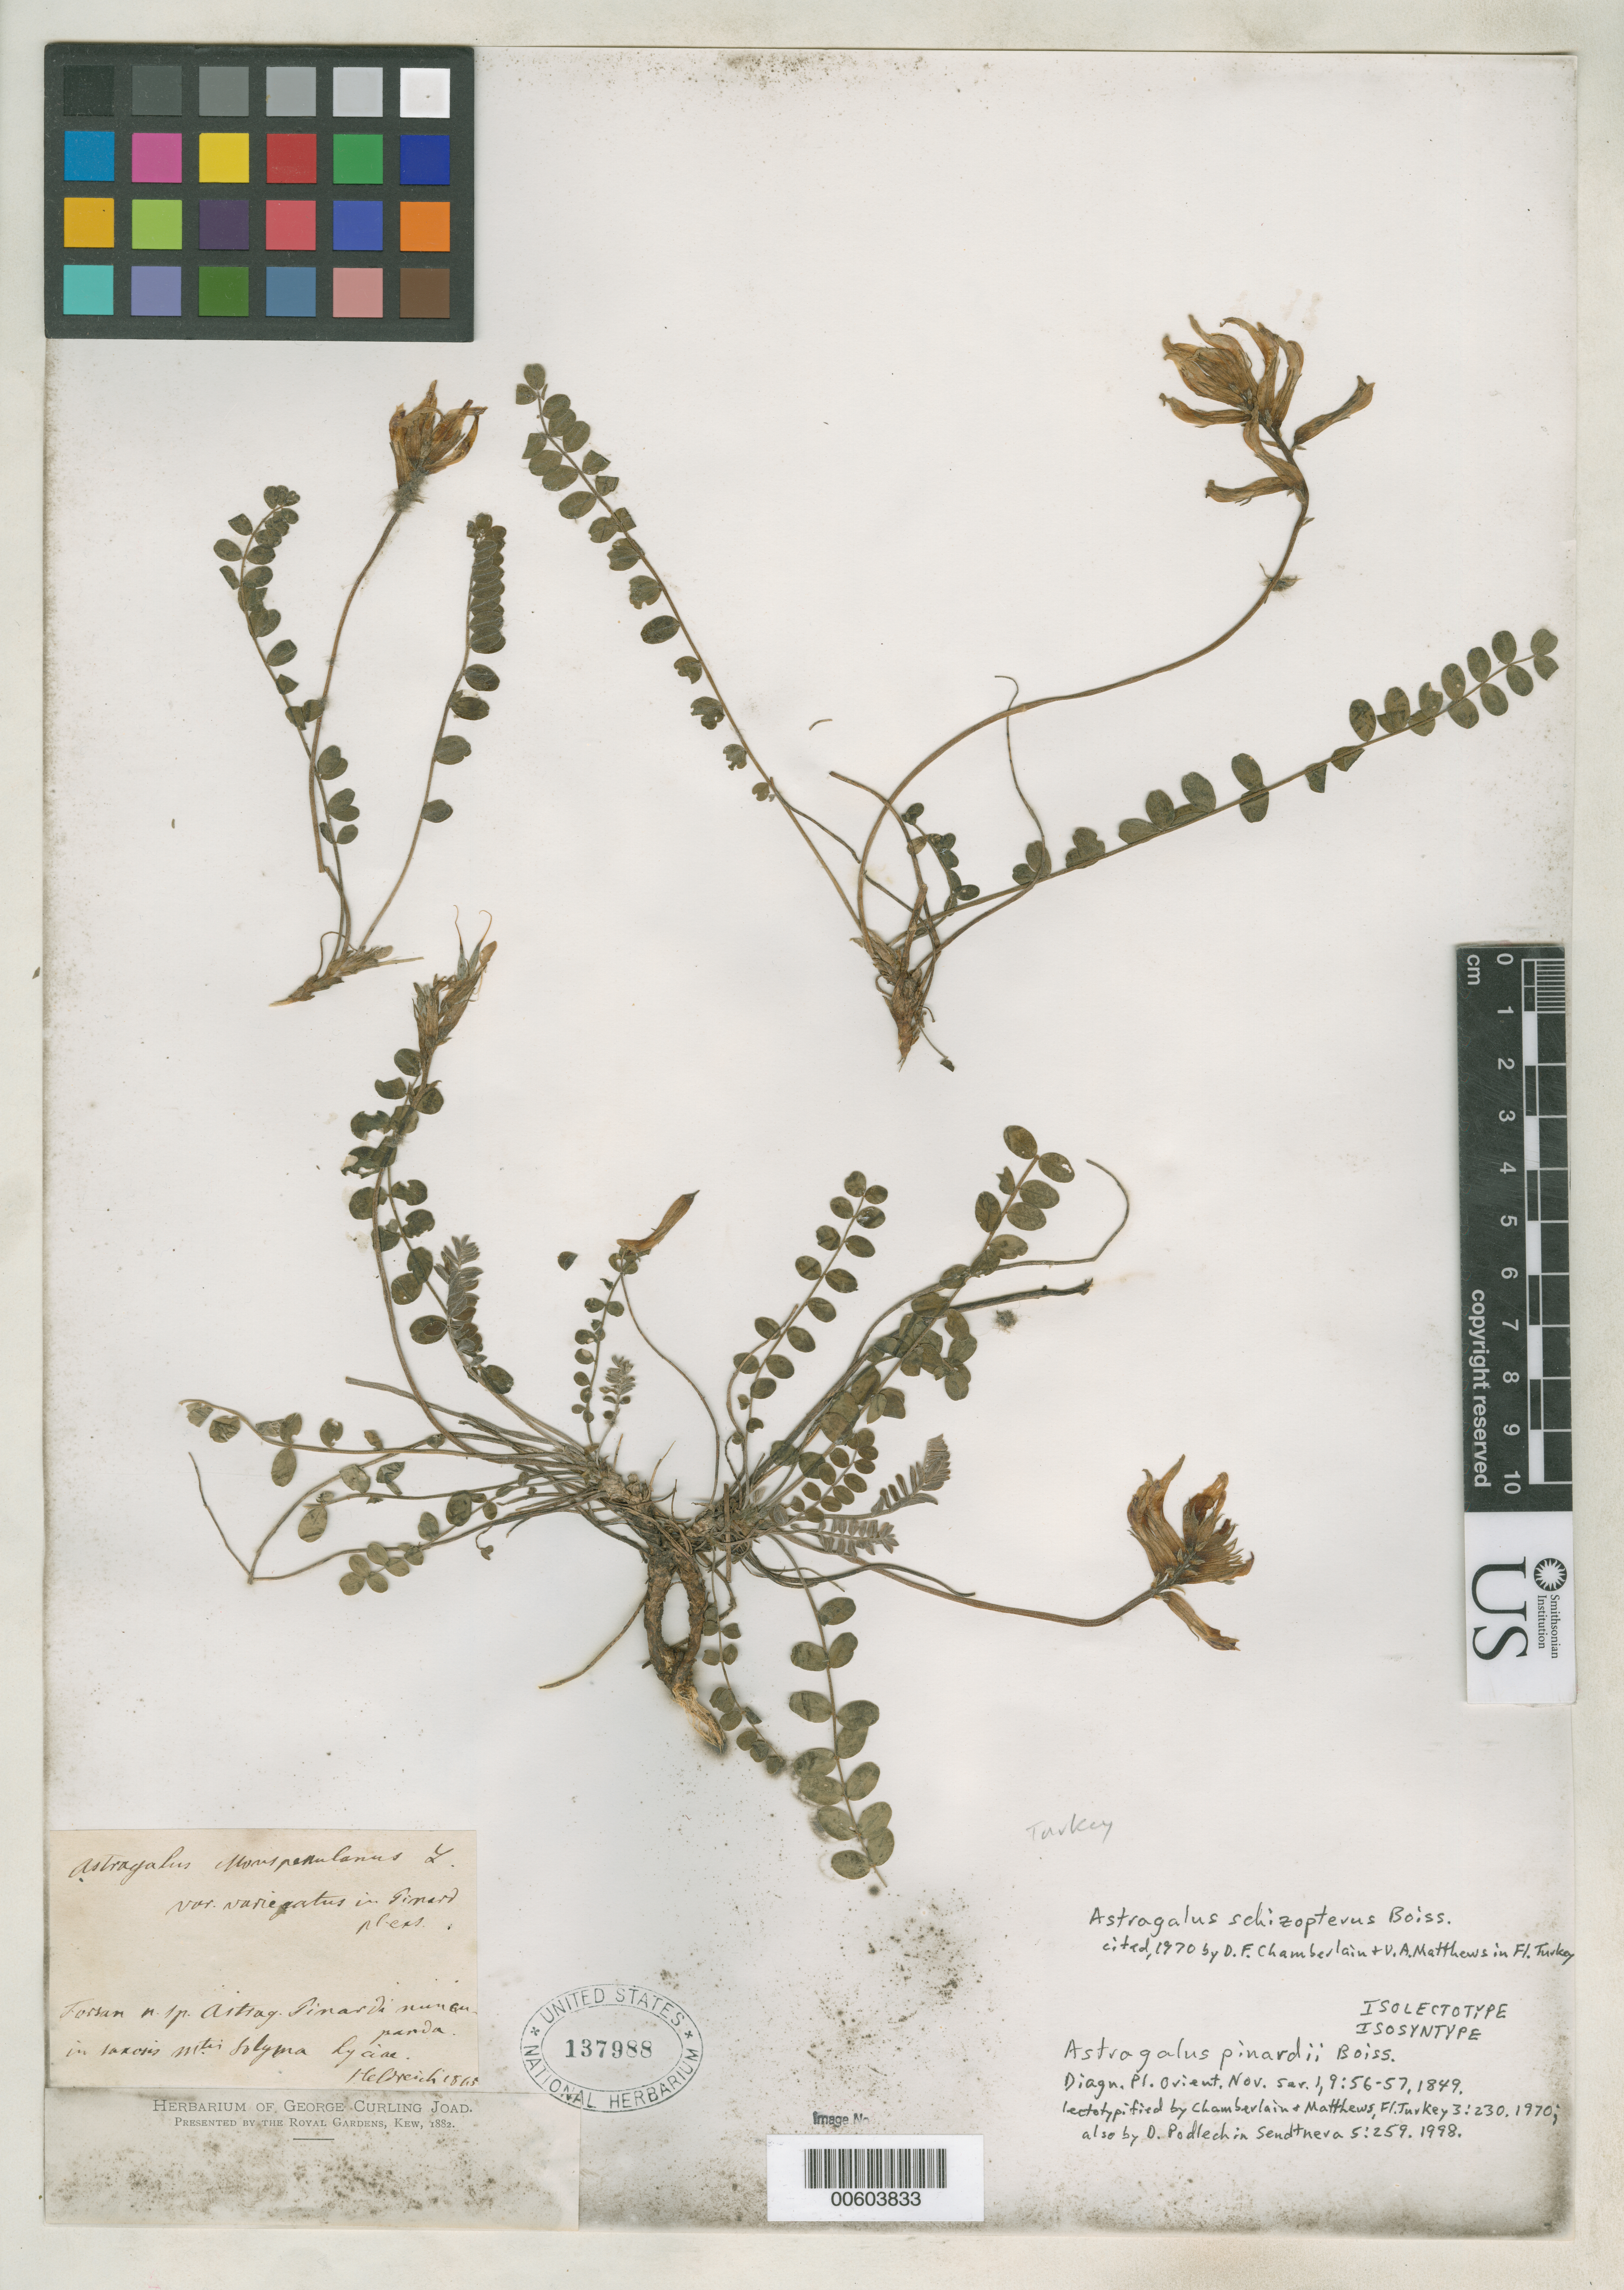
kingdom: Plantae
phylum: Tracheophyta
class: Magnoliopsida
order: Fabales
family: Fabaceae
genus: Astragalus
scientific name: Astragalus pinardi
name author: Boiss.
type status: Isolectotype; Isosyntype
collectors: T. H. von Heldreich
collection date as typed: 1845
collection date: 1845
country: Turkey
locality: Saxonis montis Solima Lyciae.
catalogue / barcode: US 137988